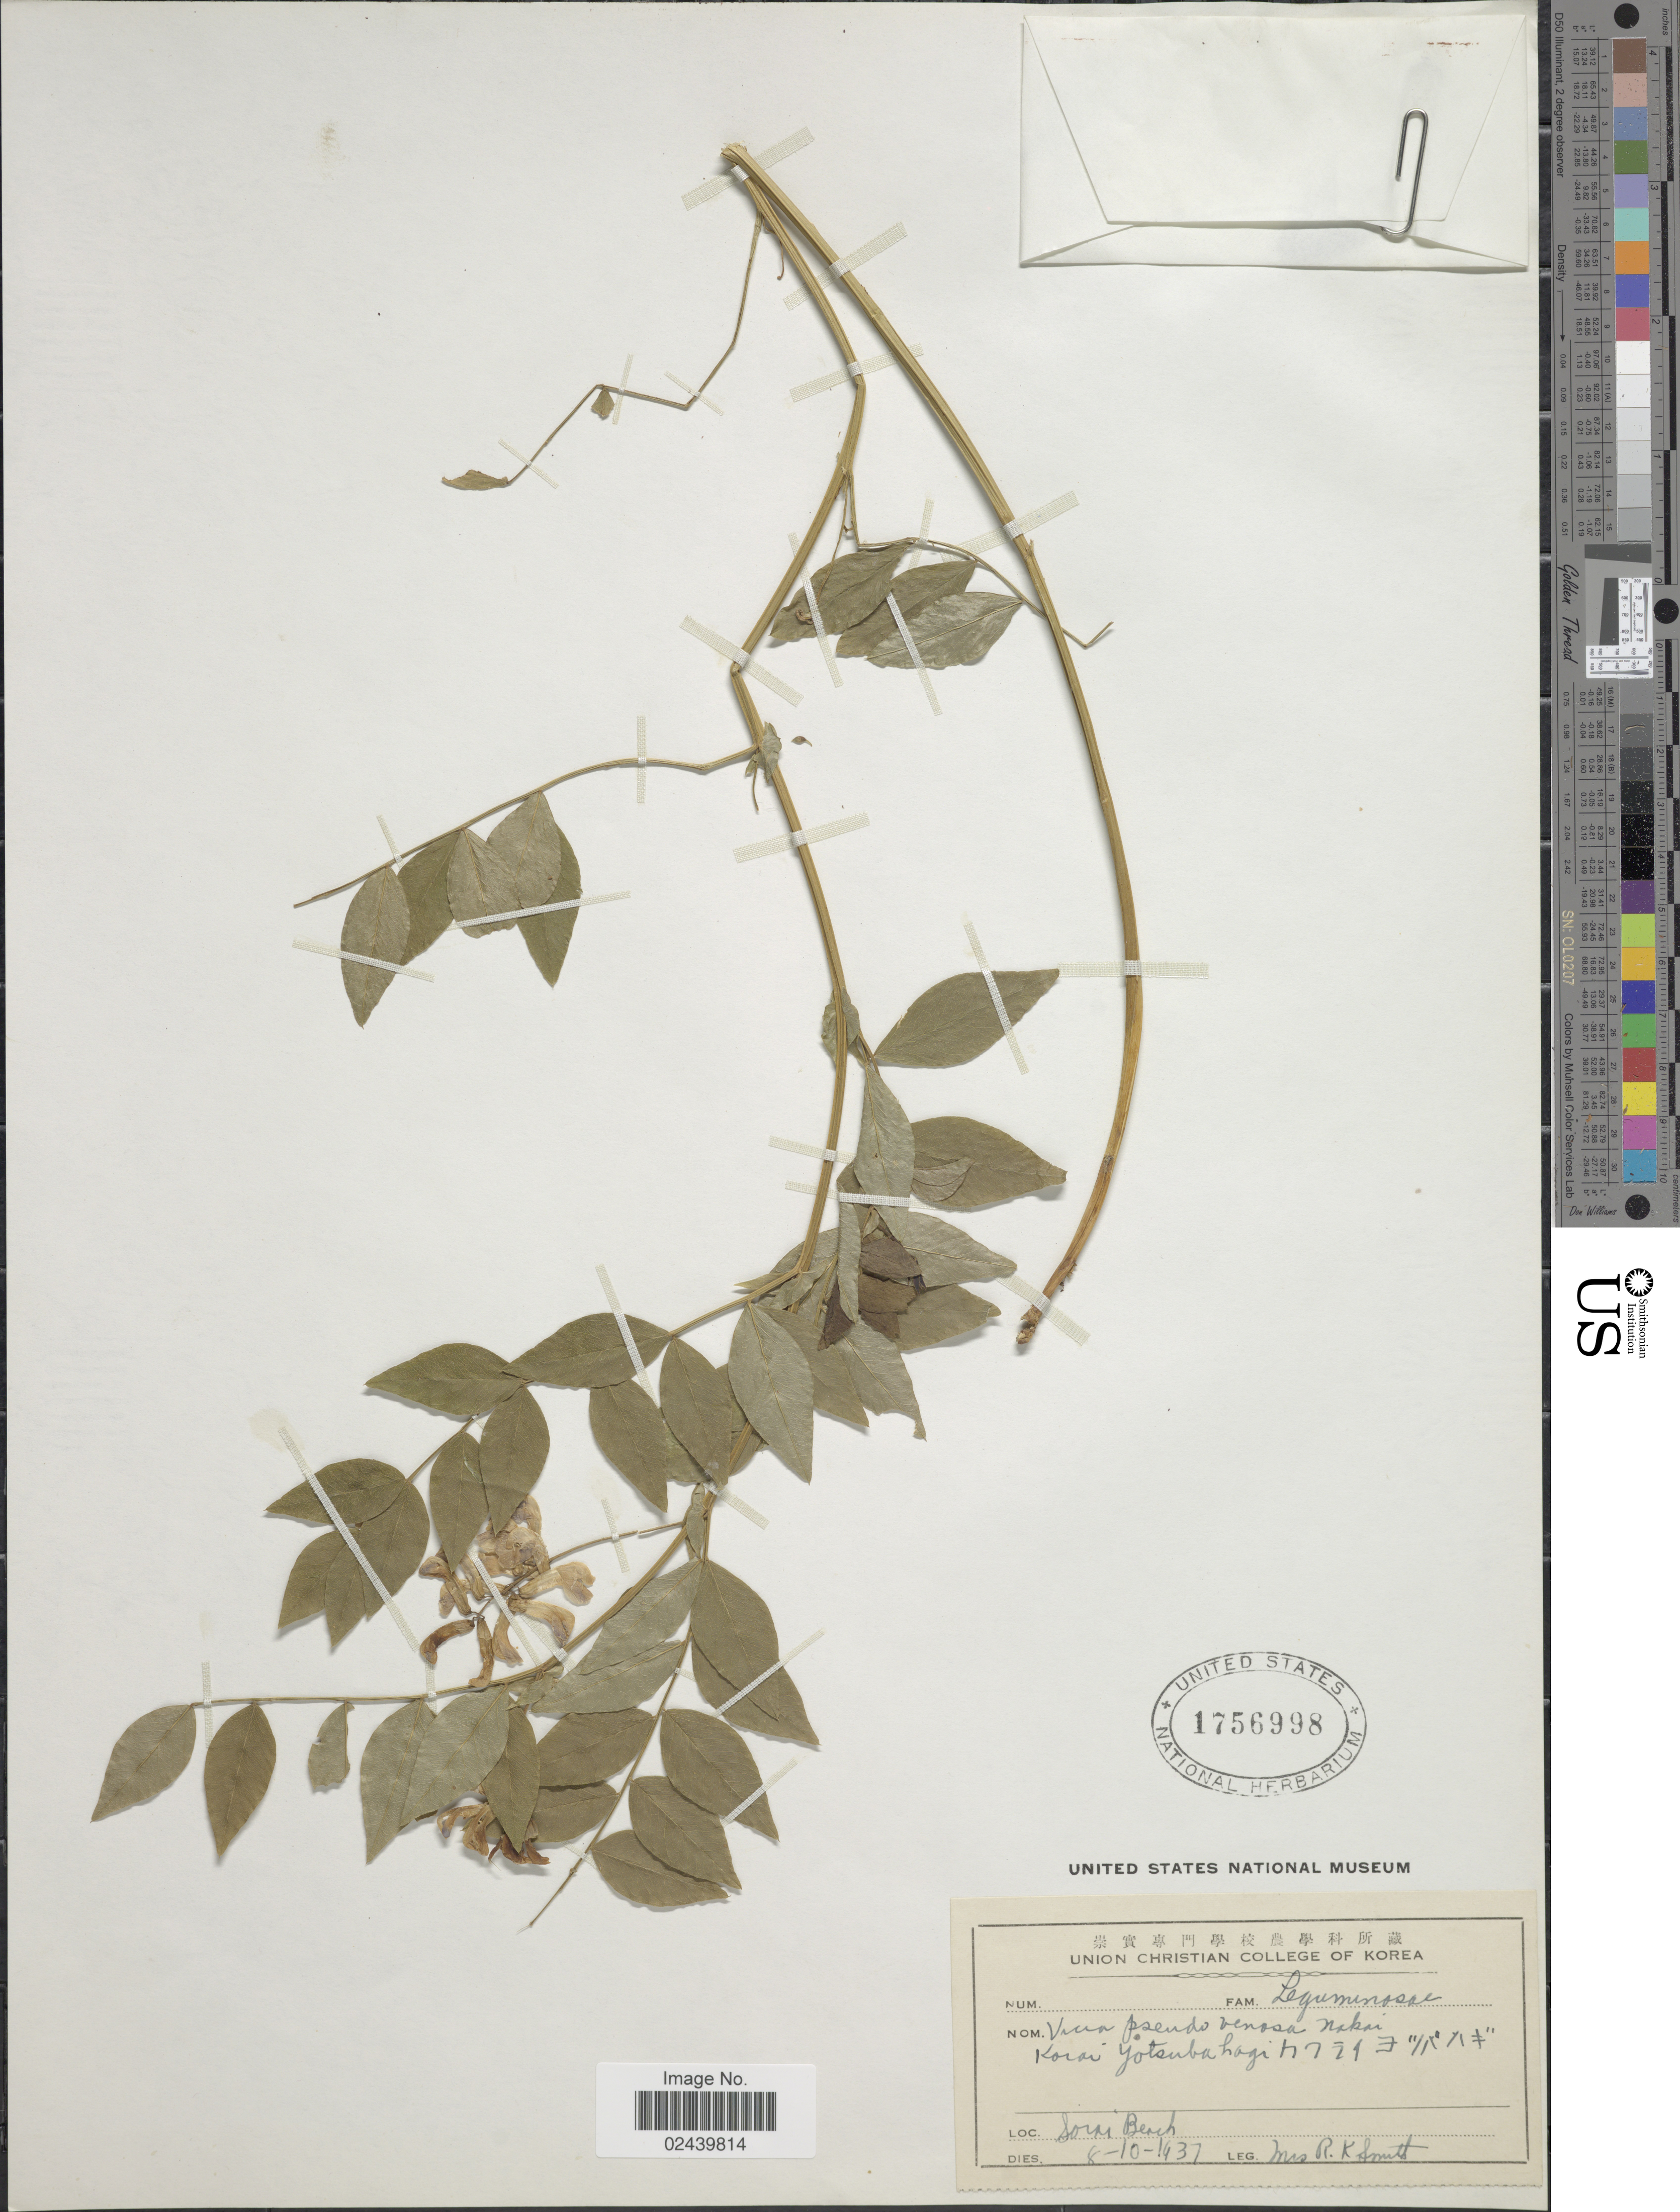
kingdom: Plantae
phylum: Tracheophyta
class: Magnoliopsida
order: Fabales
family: Fabaceae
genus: Vicia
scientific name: Vicia pseudo-orobus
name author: Fisch. & C.A. Mey.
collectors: R. Smith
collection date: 1937-10-08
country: South Korea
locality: Sorai Beach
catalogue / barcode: US 1756998